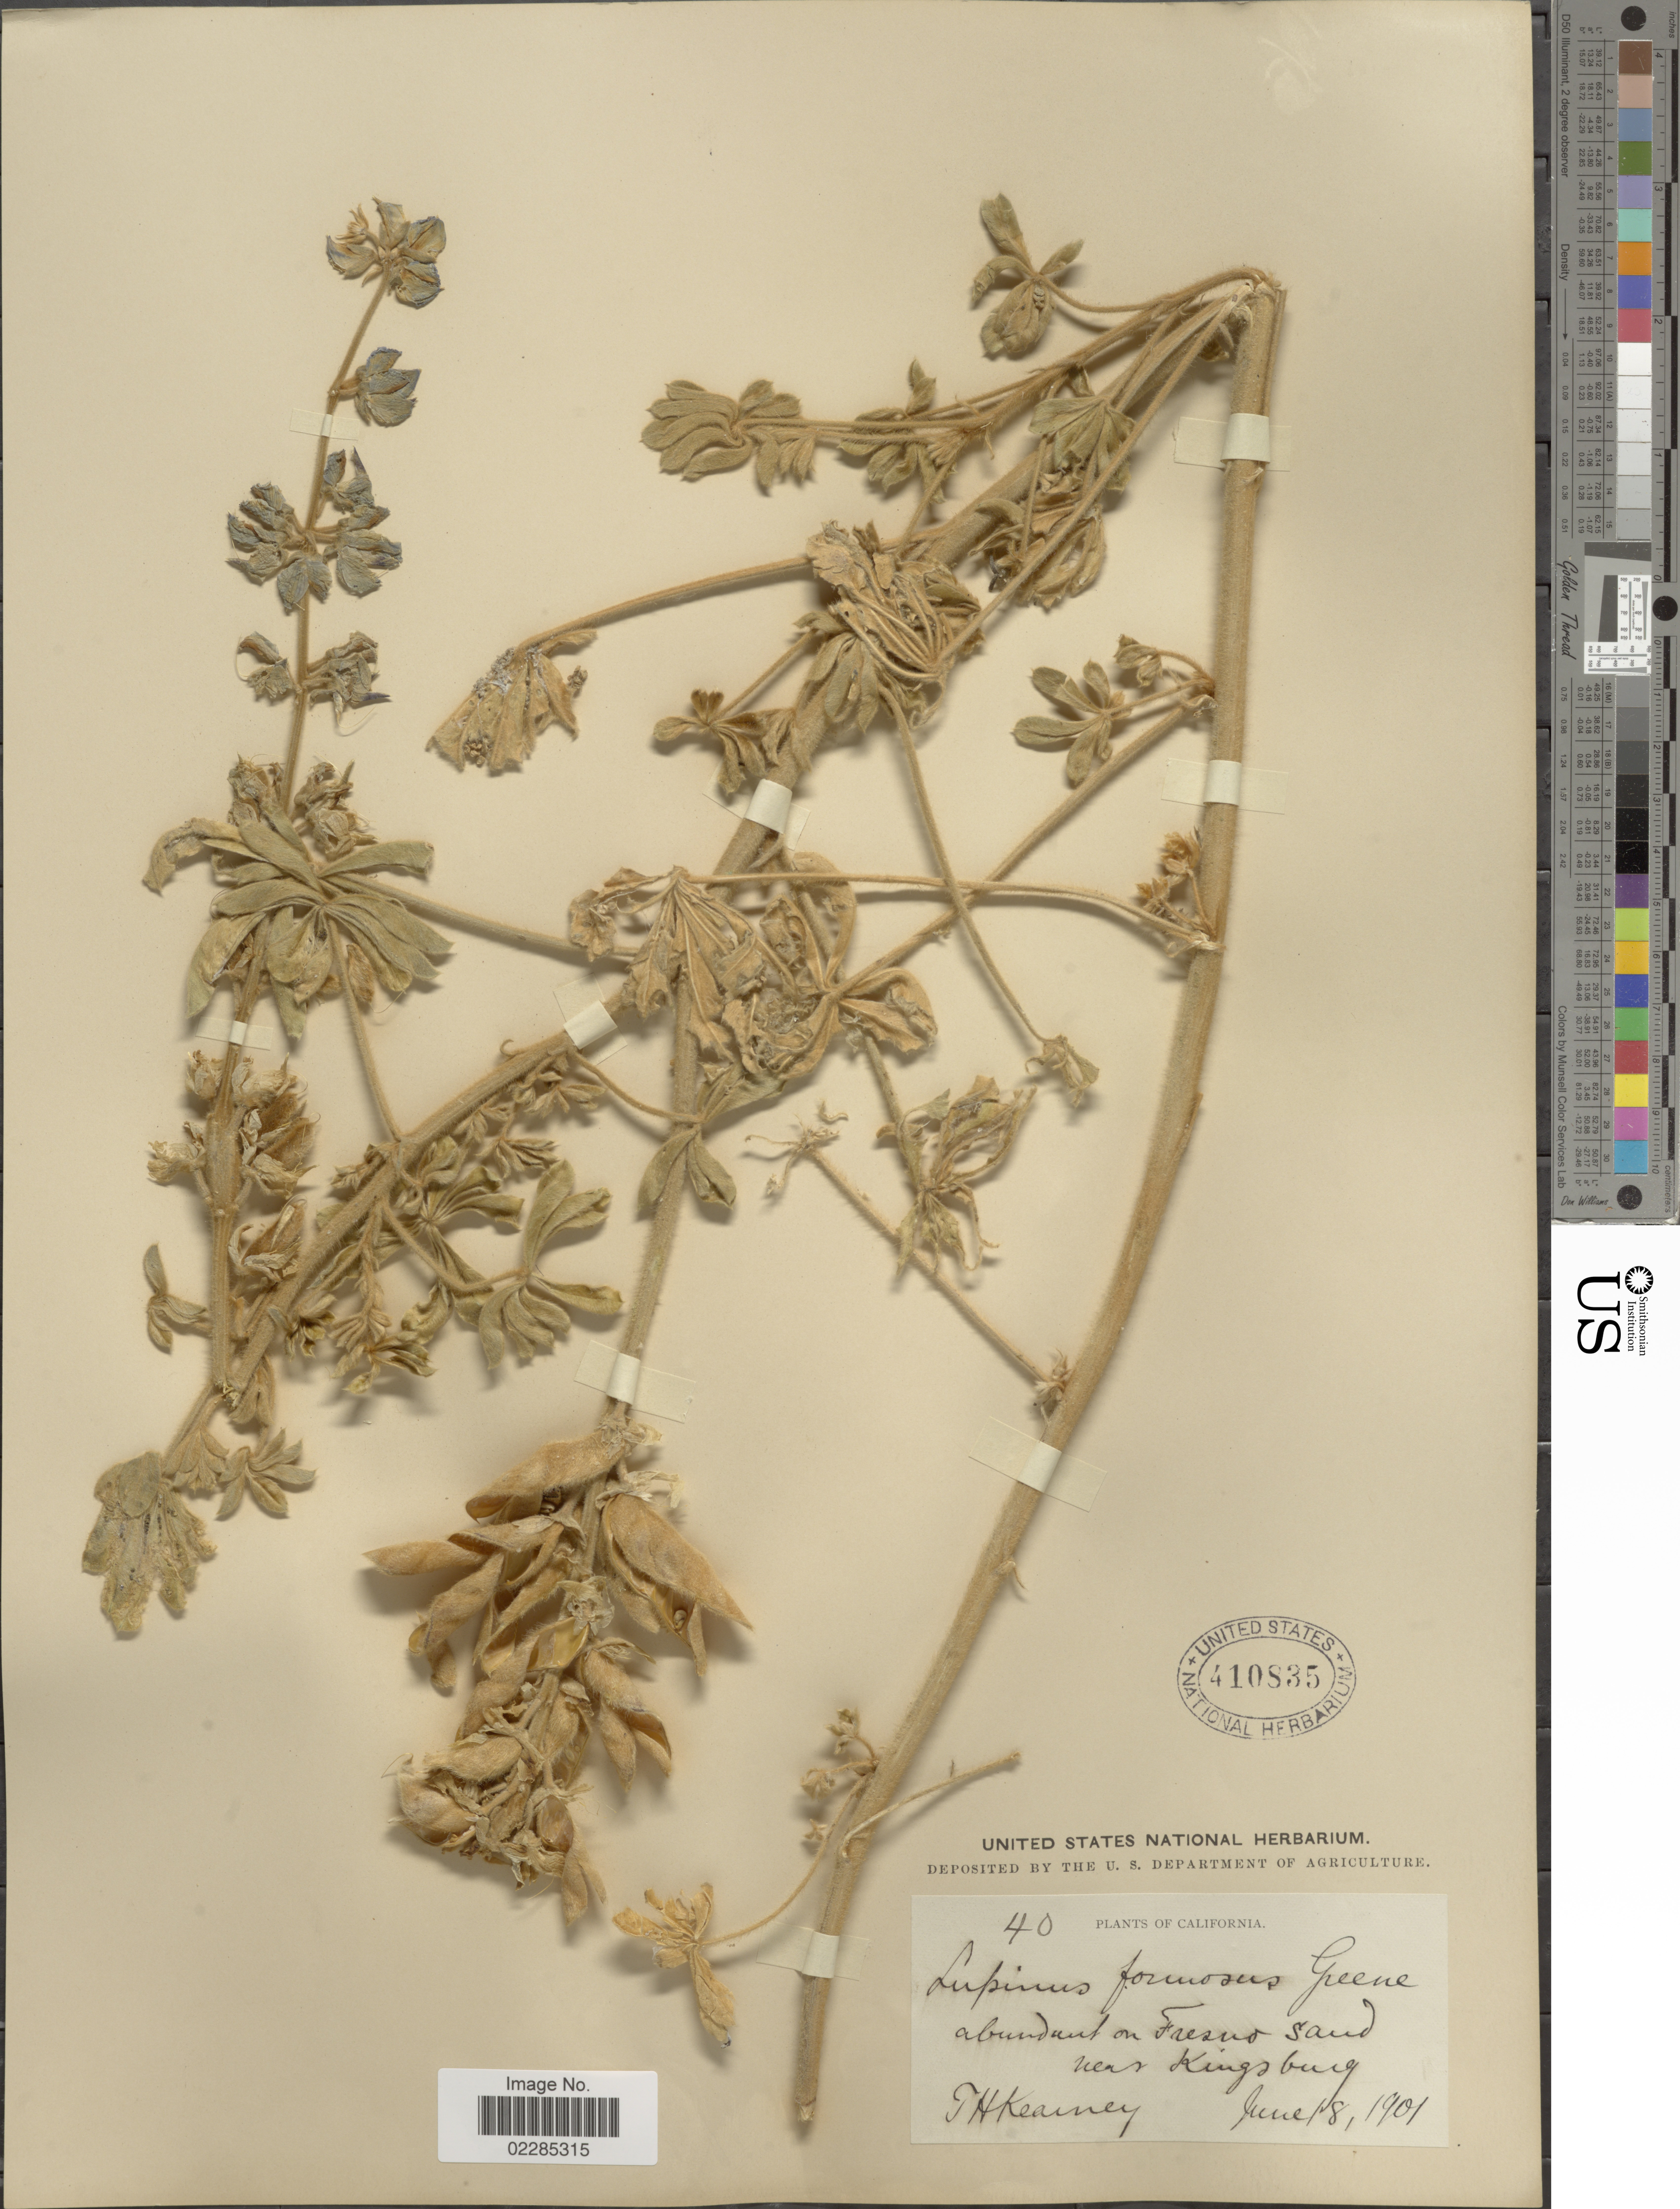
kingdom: Plantae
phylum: Tracheophyta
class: Magnoliopsida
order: Fabales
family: Fabaceae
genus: Lupinus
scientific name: Lupinus formosus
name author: Greene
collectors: T. H. Kearney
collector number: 40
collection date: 1901-06-18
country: United States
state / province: California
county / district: Fresno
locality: Abundant on Fresno sand near Kingsburg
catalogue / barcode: US 410835